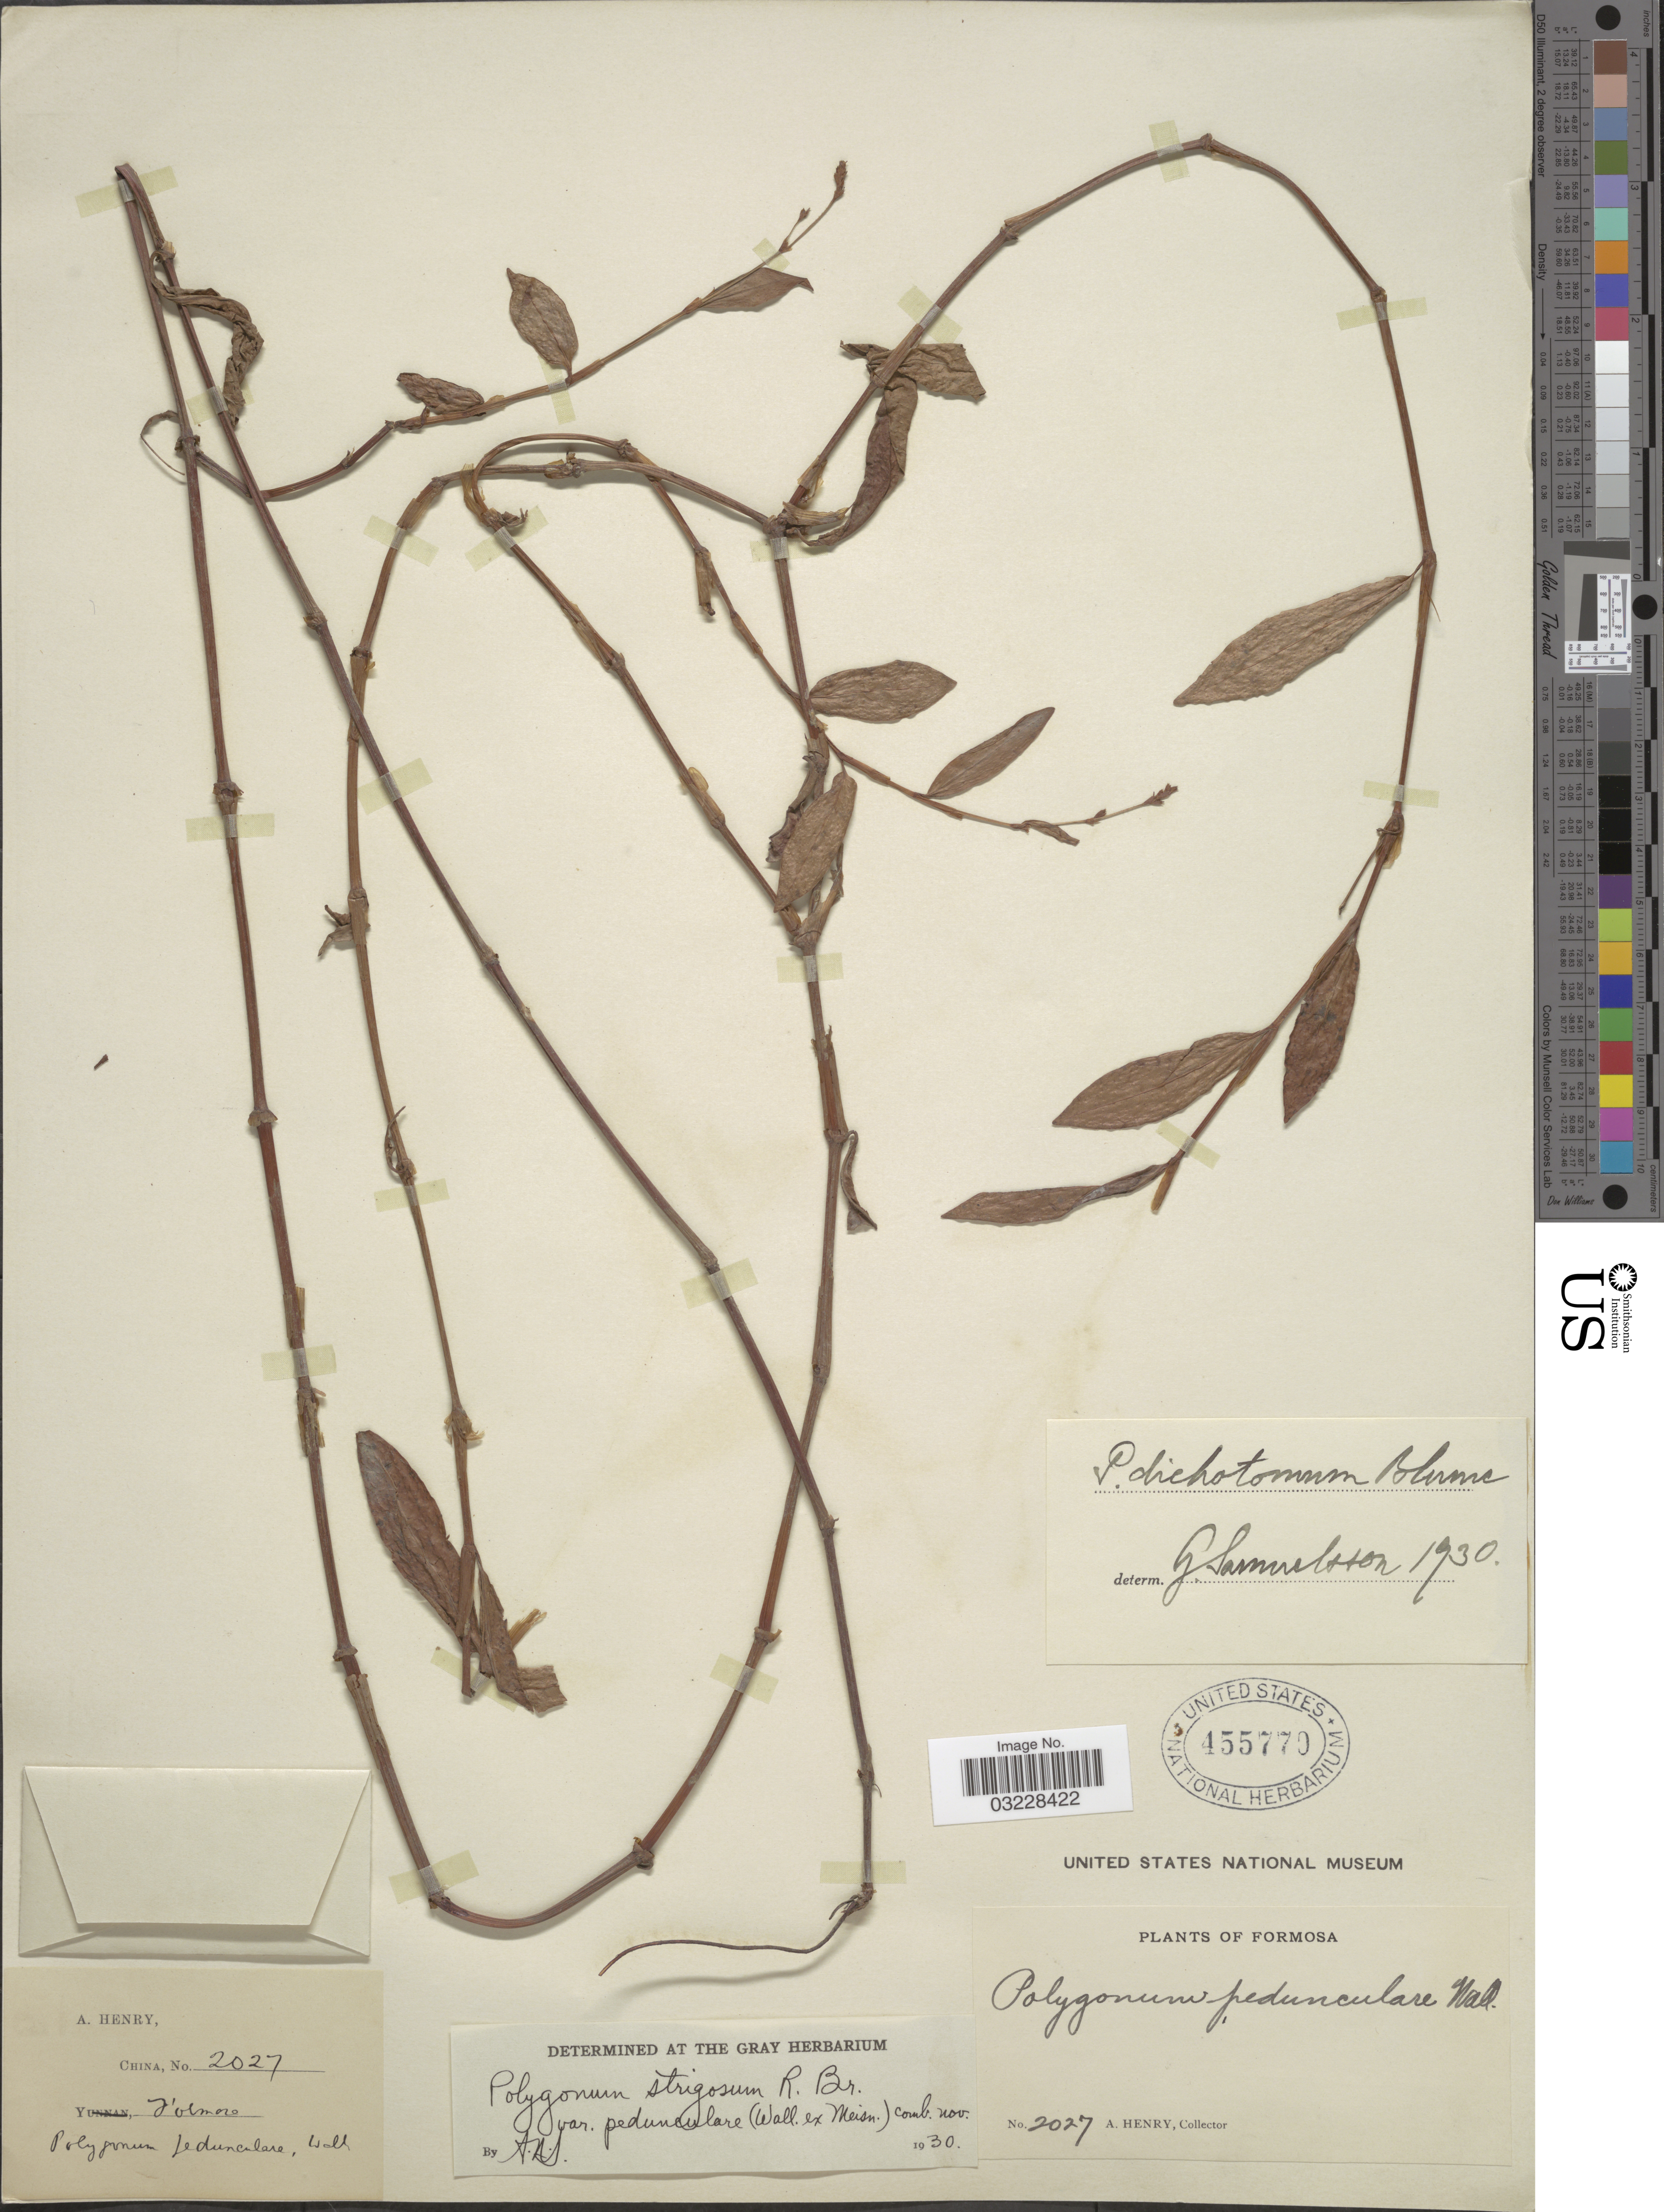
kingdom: Plantae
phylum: Tracheophyta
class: Magnoliopsida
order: Caryophyllales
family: Polygonaceae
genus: Polygonum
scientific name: Polygonum dichotomum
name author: Blume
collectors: A. Henry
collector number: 2027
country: Taiwan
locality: Formosa.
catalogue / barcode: US 455770